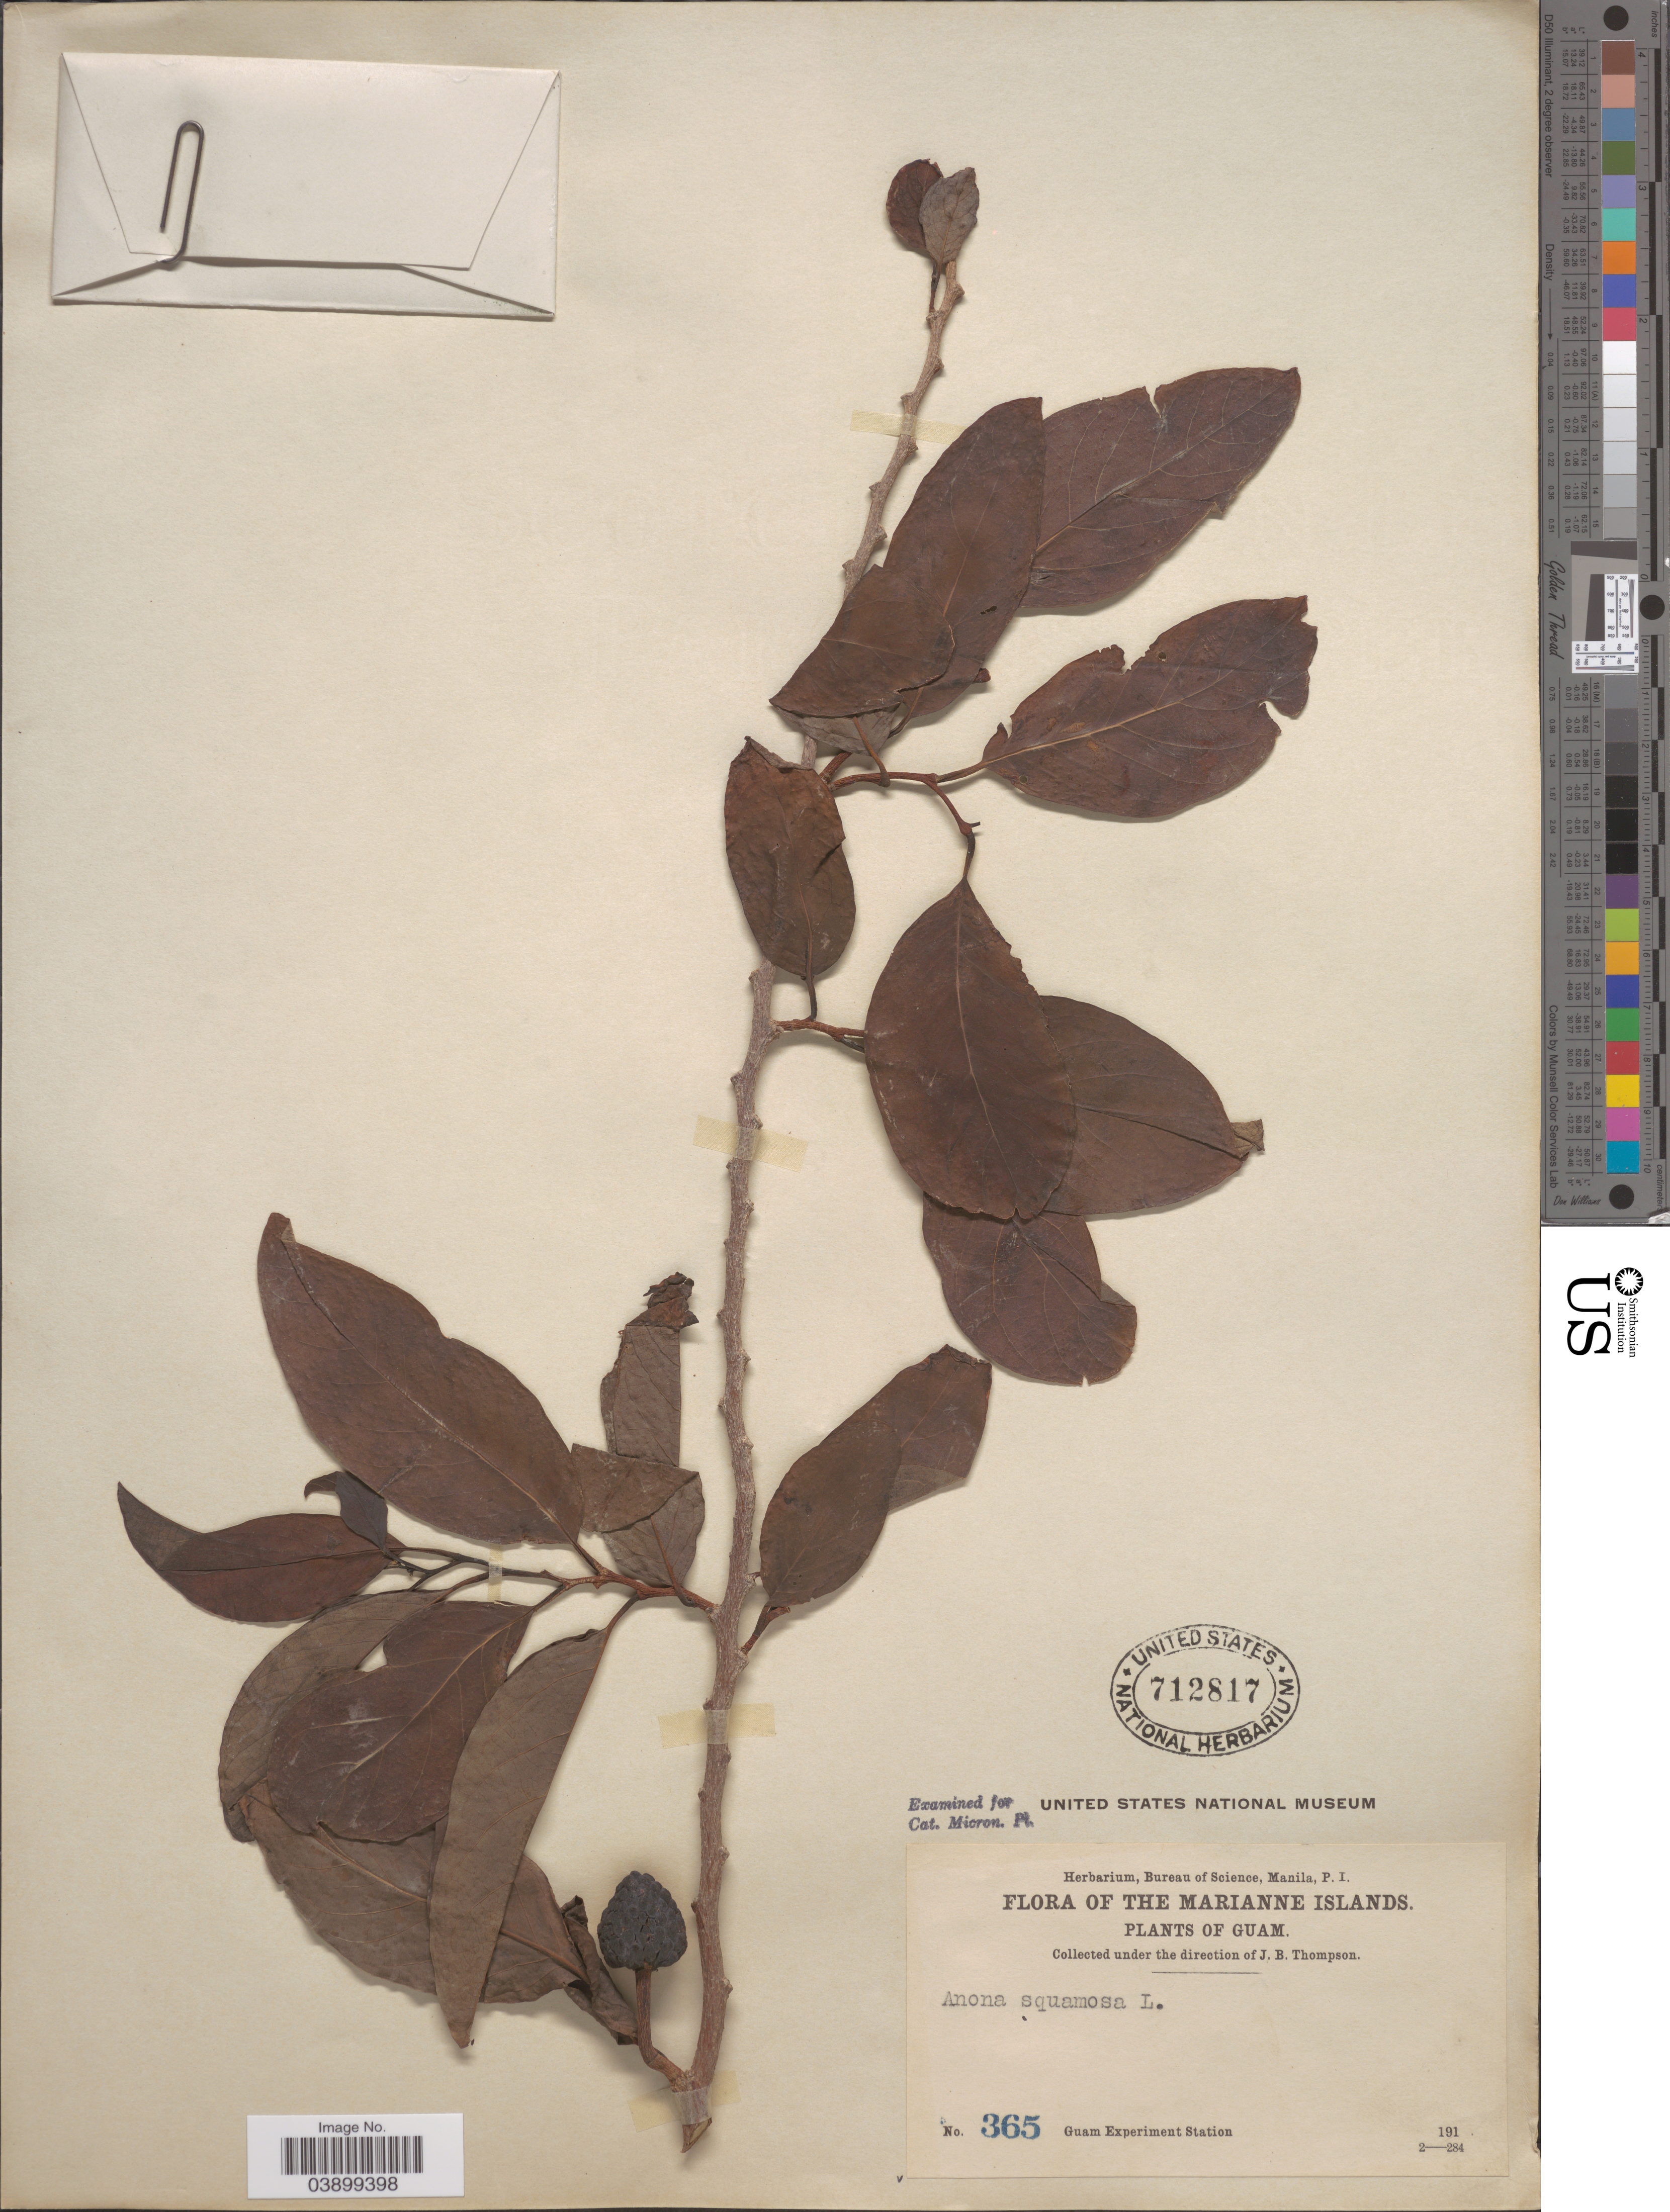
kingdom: Plantae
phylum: Tracheophyta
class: Magnoliopsida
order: Magnoliales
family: Annonaceae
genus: Annona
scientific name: Annona squamosa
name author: L.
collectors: Guam Exp. Sta.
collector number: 365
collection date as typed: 191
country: Guam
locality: Marianne Islands.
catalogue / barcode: US 712817